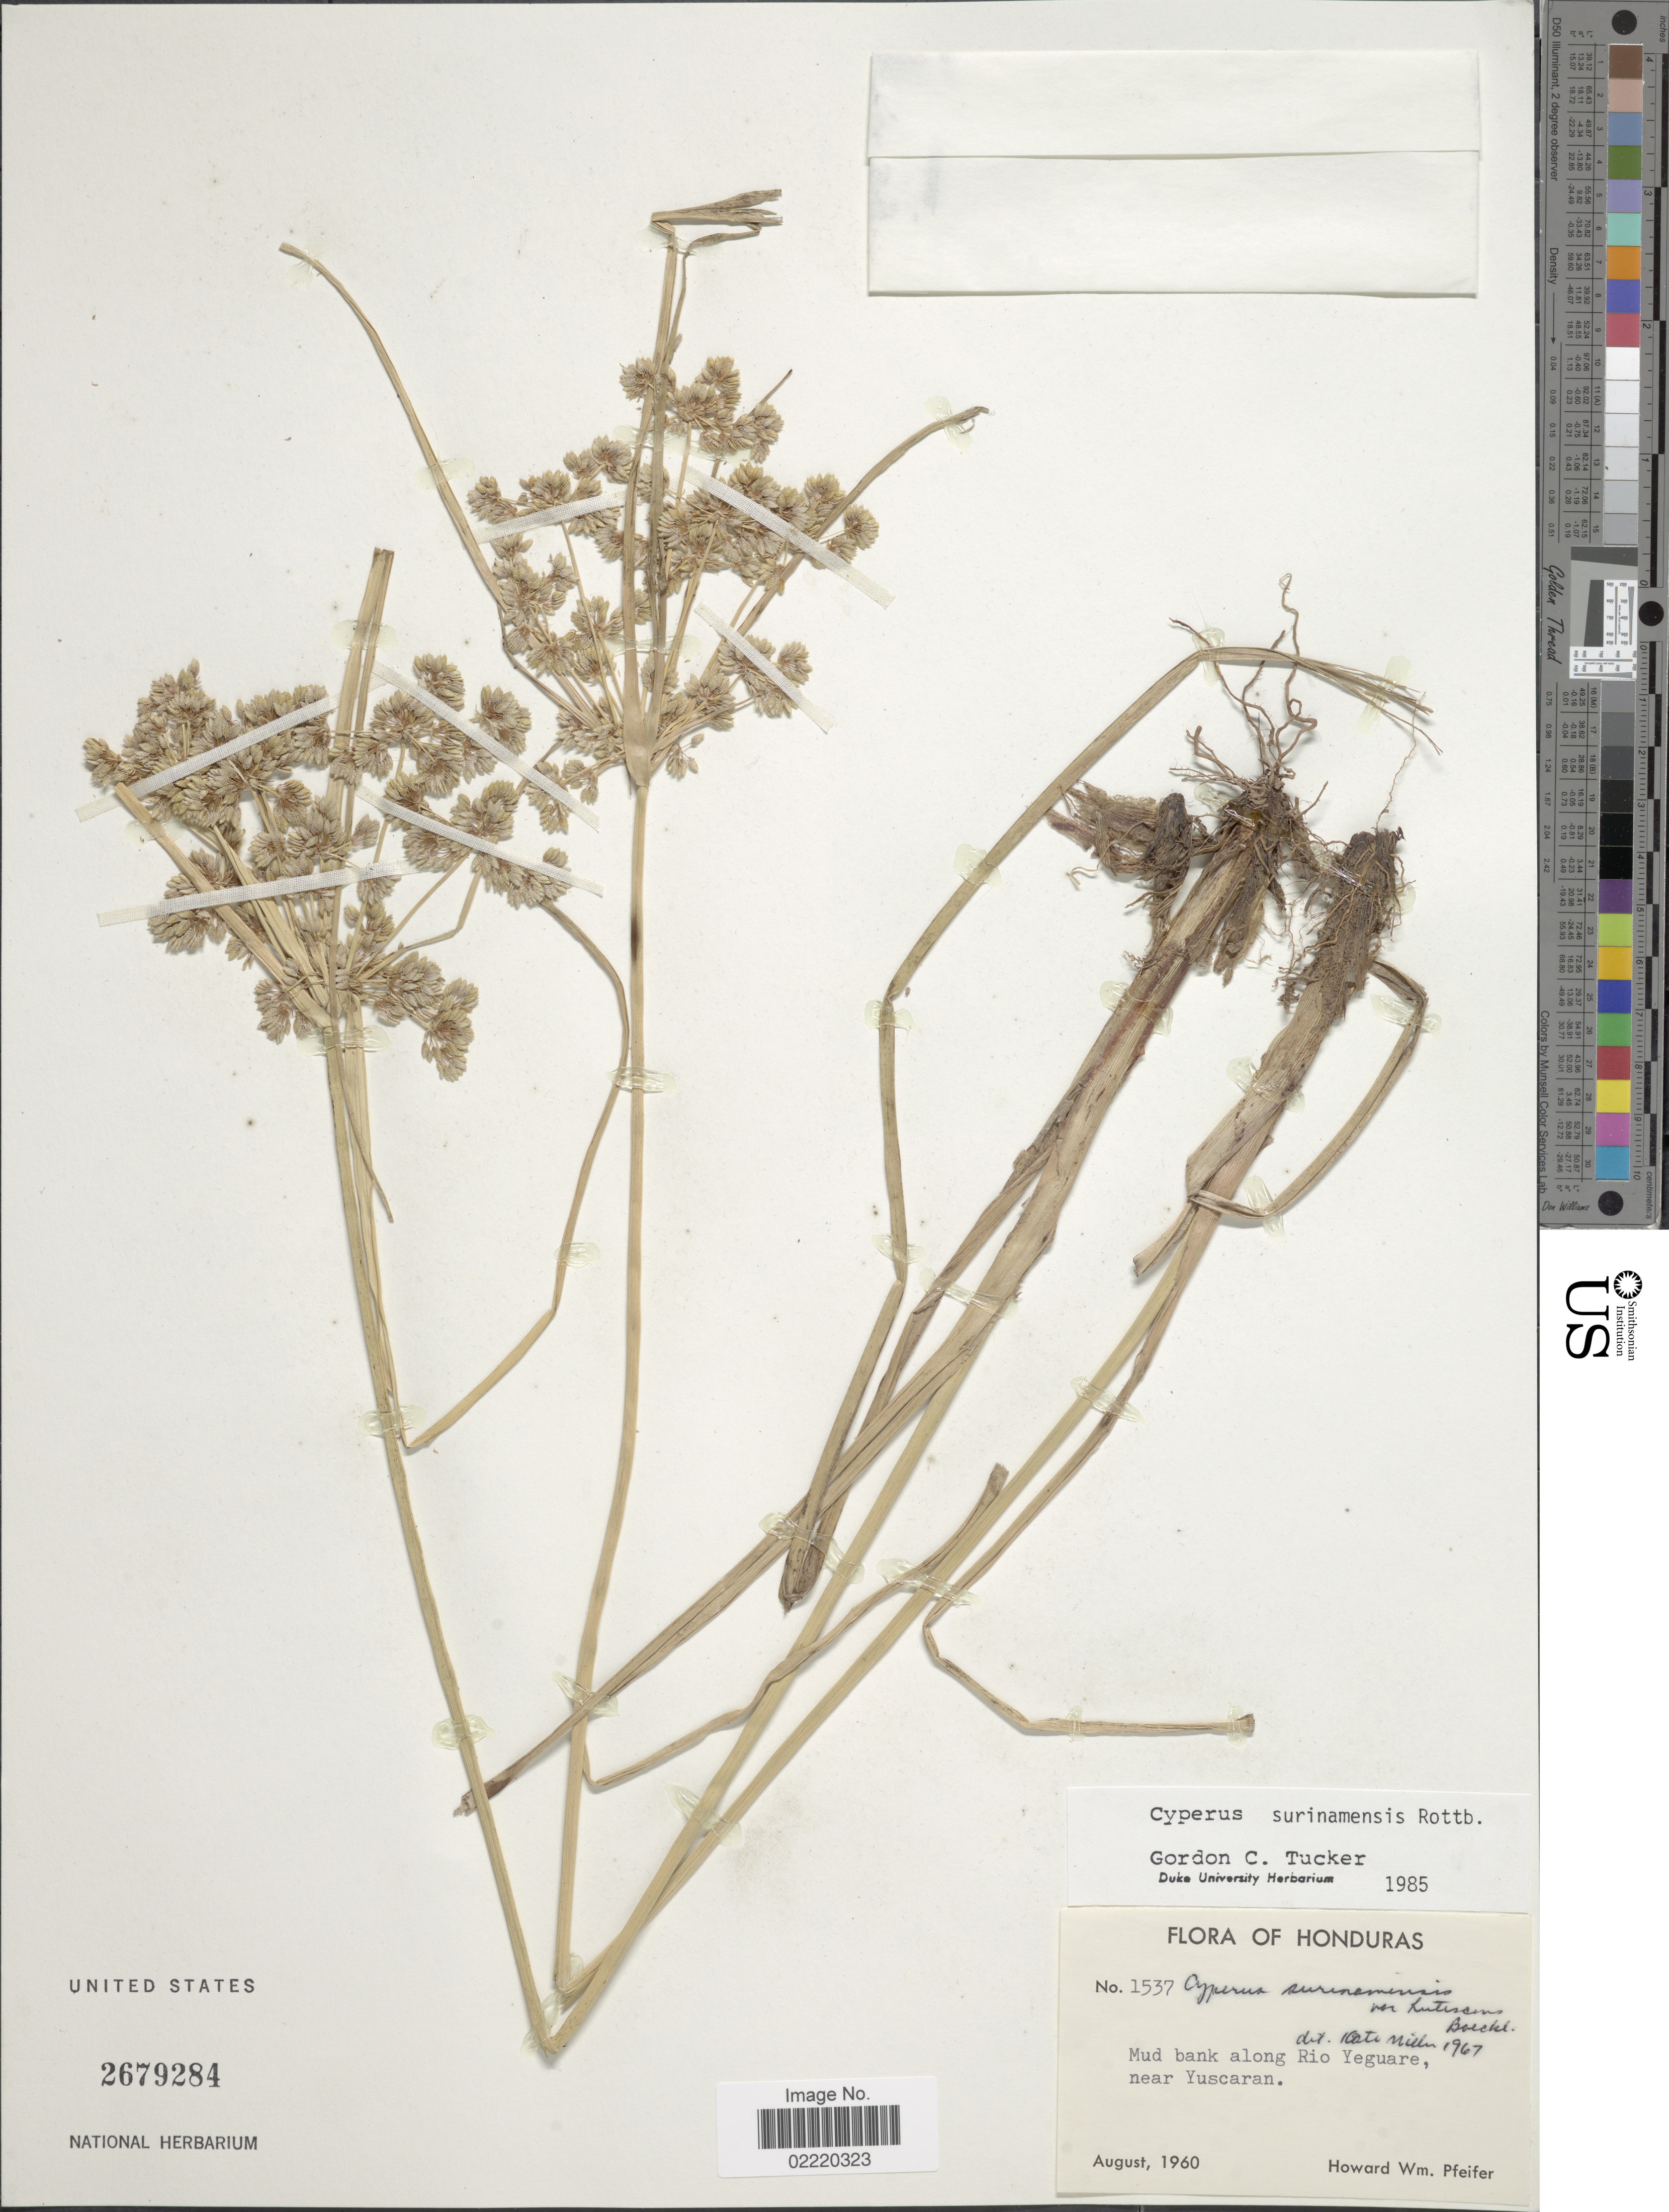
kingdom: Plantae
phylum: Tracheophyta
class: Liliopsida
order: Poales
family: Cyperaceae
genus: Cyperus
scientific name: Cyperus surinamensis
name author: Rottb.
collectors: H. W. Pfeifer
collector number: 1537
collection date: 1960-08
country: Honduras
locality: Mud bank along Rio Yeguare, near Yuscaran.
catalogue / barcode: US 2679284